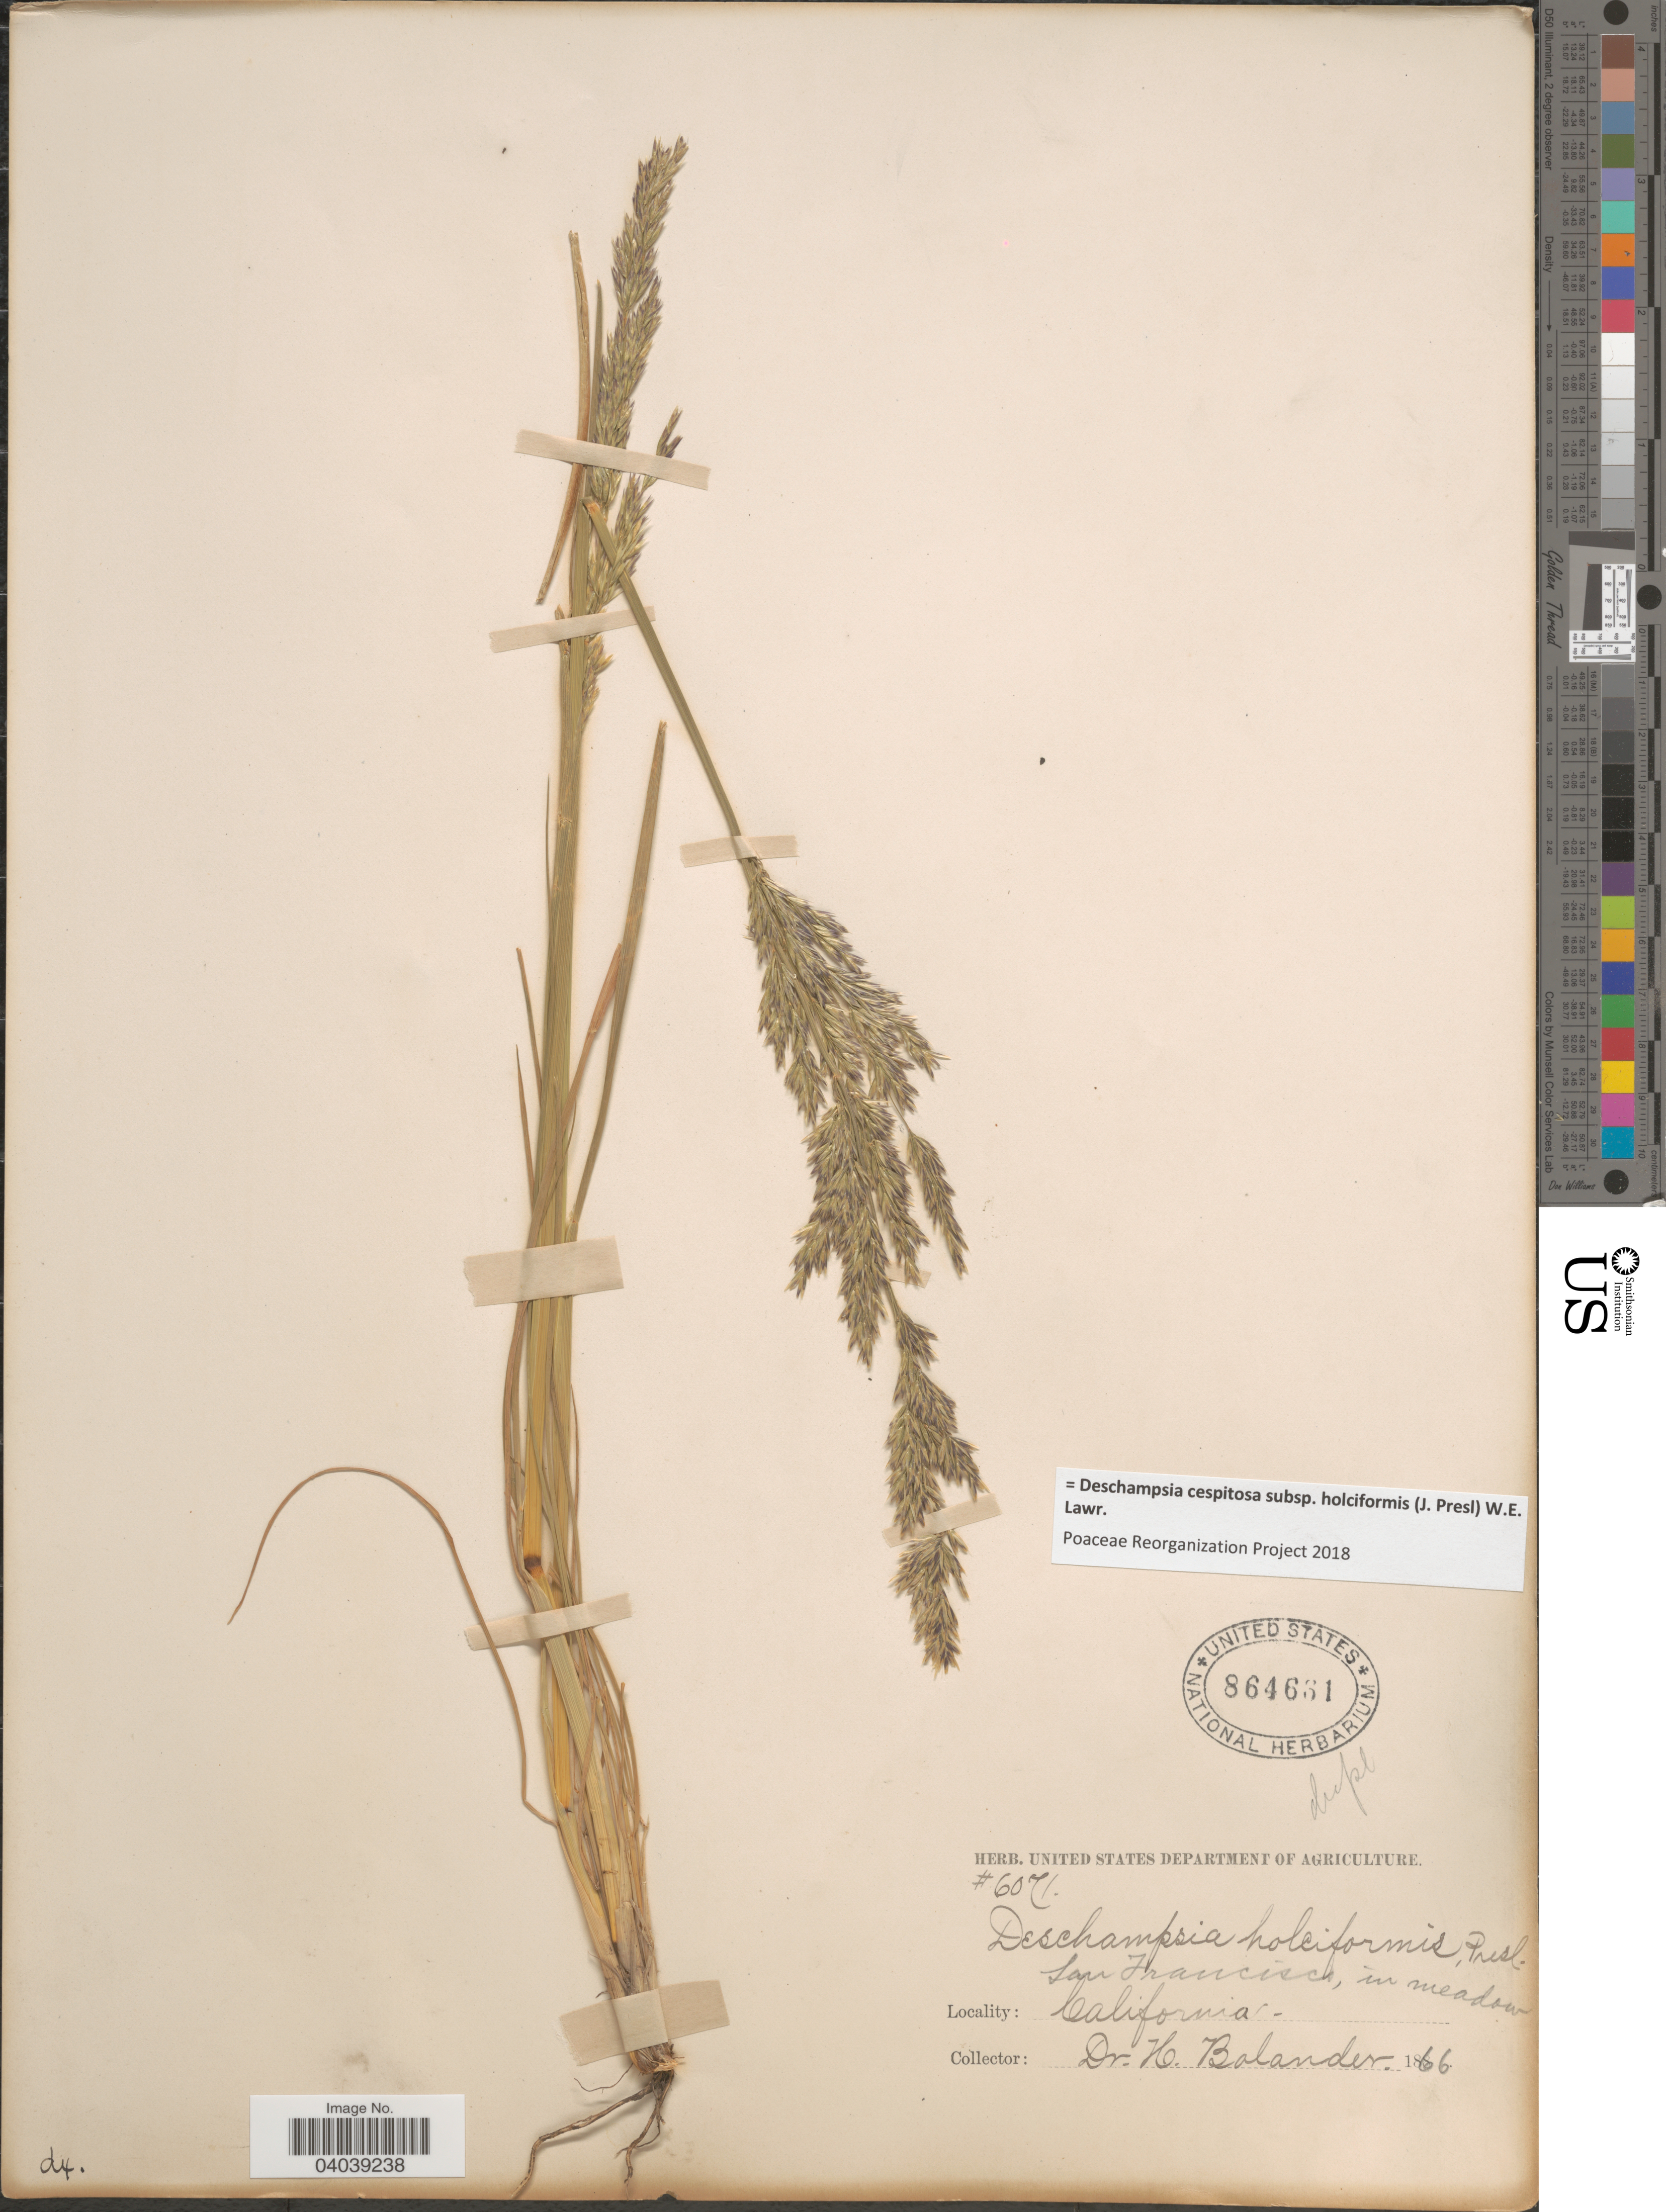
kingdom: Plantae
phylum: Tracheophyta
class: Liliopsida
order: Poales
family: Poaceae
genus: Deschampsia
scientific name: Deschampsia cespitosa subsp. holciformis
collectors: H. Bolander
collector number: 6071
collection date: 1866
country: United States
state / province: California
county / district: San Francisco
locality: San Francisco.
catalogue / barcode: US 864661